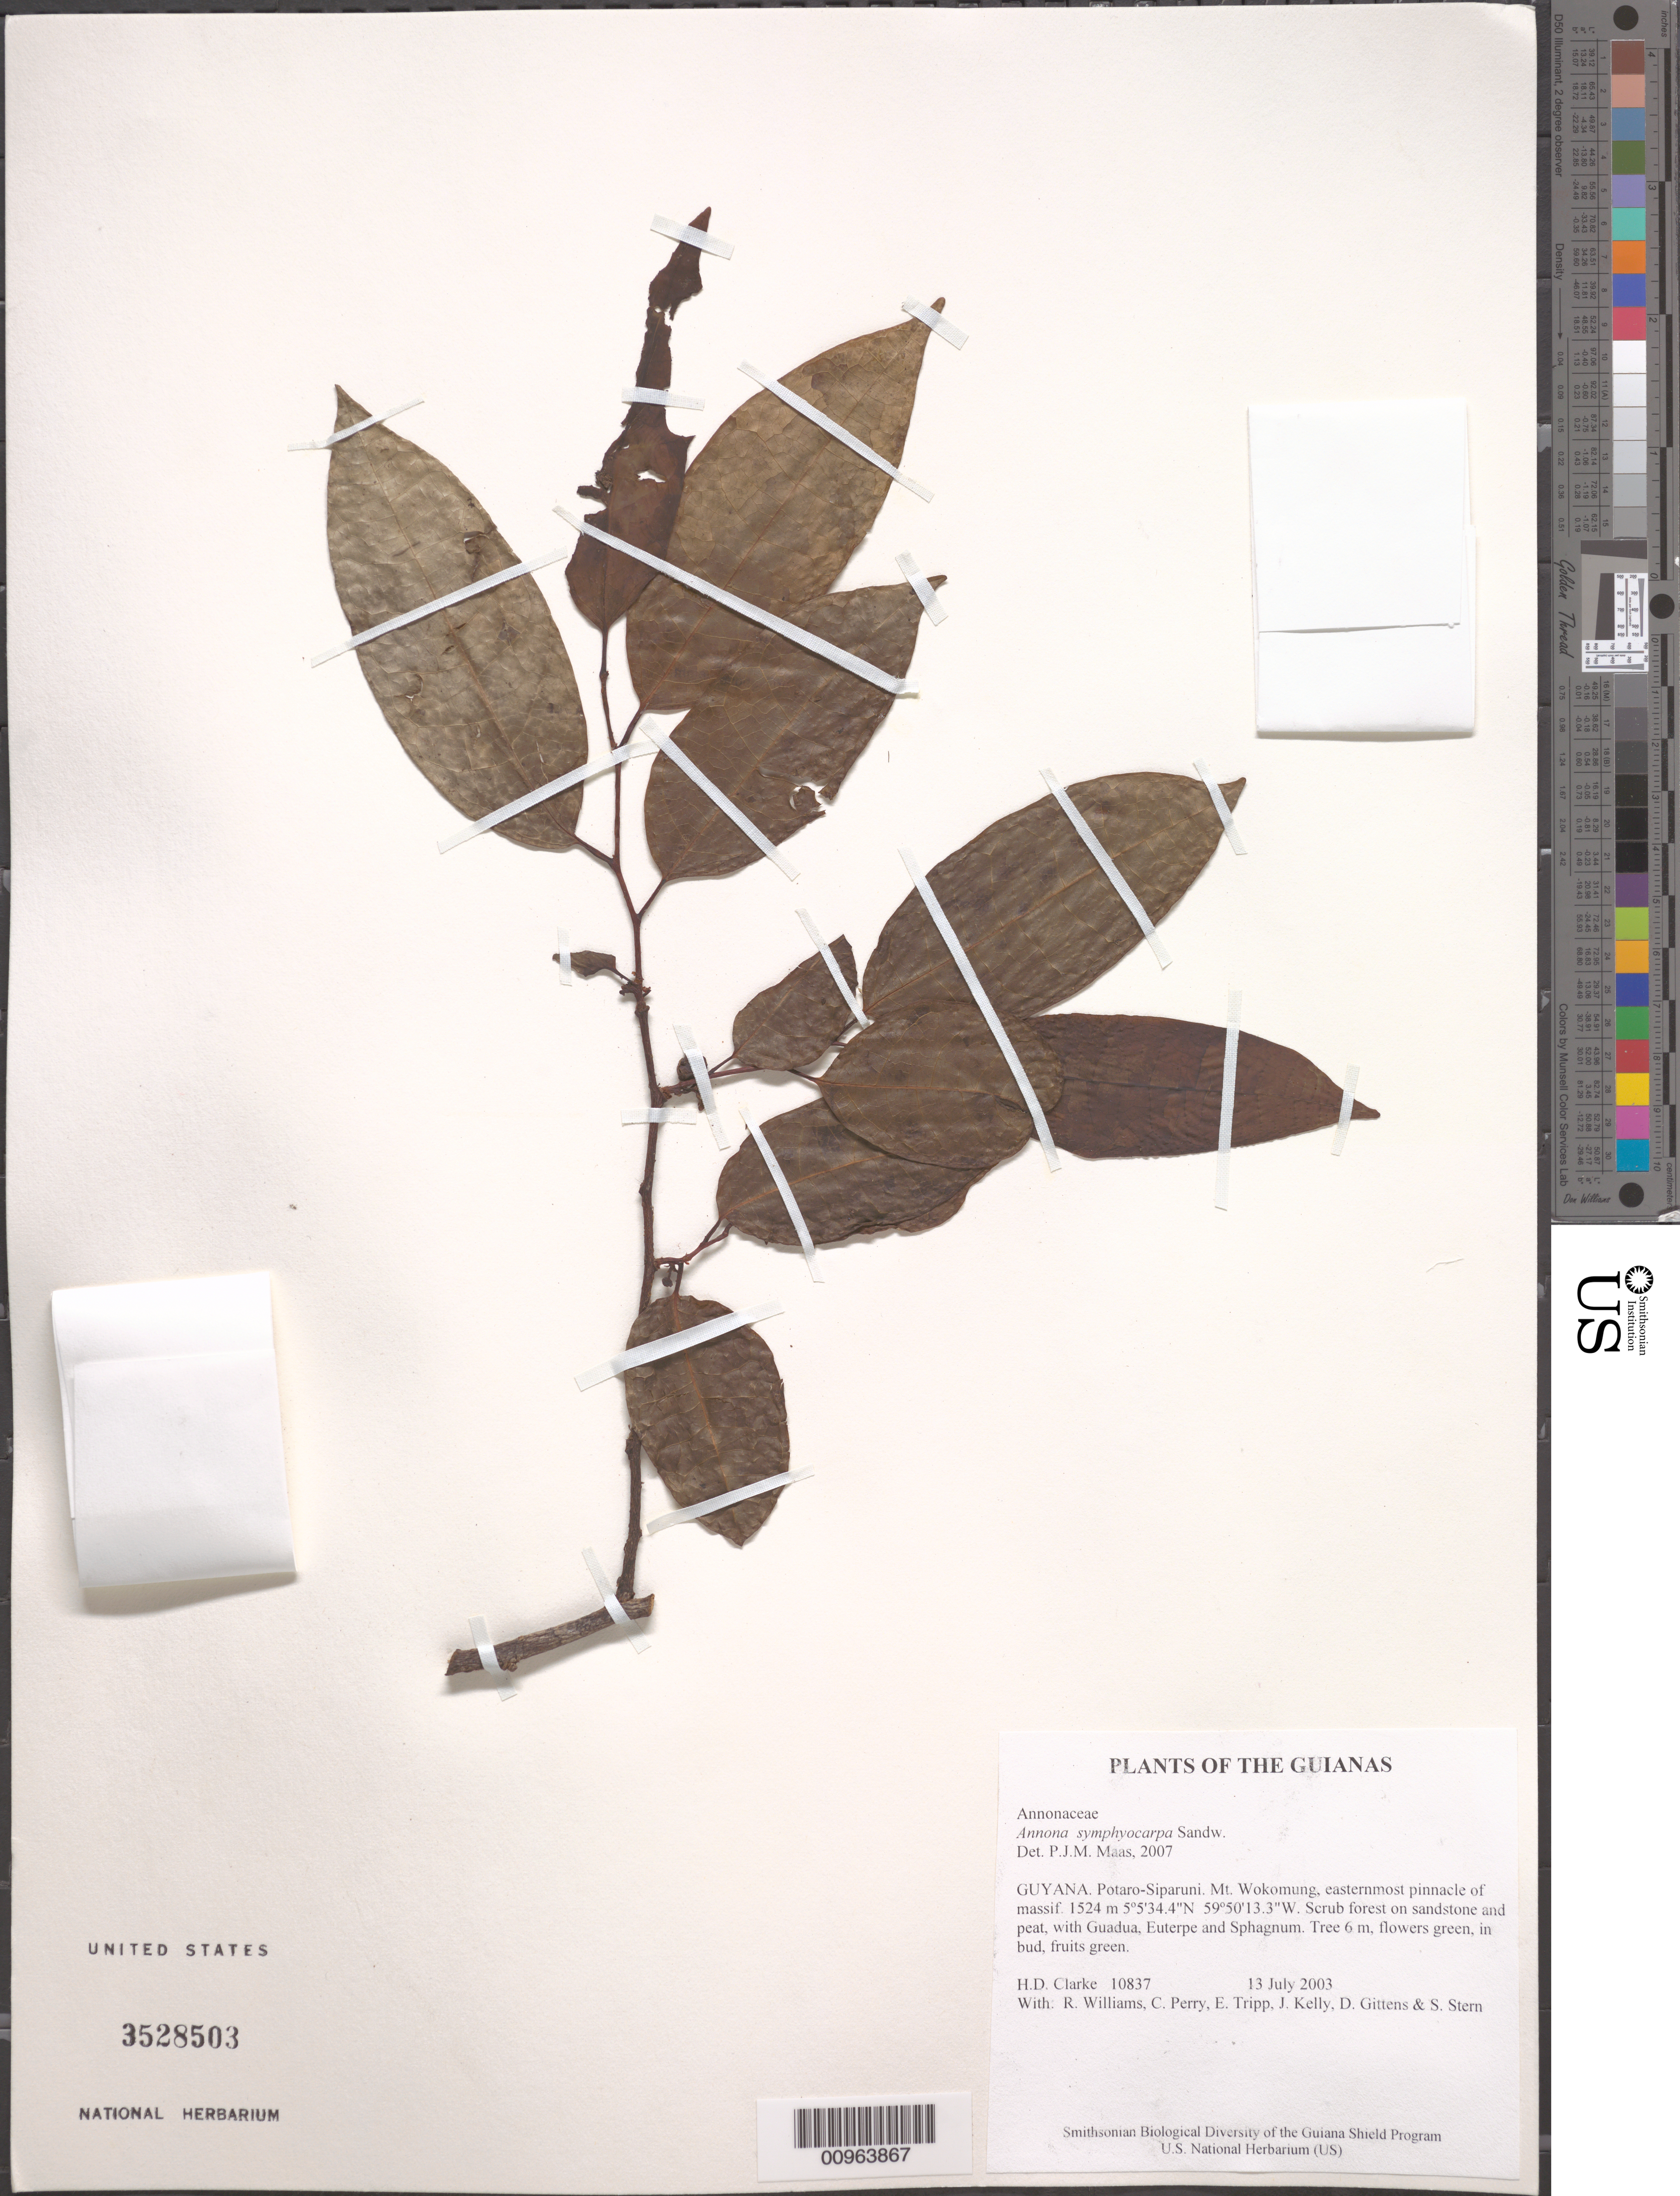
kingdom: Plantae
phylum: Tracheophyta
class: Magnoliopsida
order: Magnoliales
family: Annonaceae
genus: Annona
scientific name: Annona symphyocarpa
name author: Sandwith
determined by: Maas, Paul J. M.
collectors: H. D. Clarke, R. Williams, C. Perry, E. Tripp, J. Kelly, D. Gittens & S. R. Stern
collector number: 10837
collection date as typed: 13 July 2003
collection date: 2003-07-13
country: Guyana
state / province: Potaro-Siparuni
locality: Mt. Wokomung, easternmost pinnacle of massif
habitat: Scrub forest on sandstone and peat, with Guadua, Euterpe and Sphagnum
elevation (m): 1524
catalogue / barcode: US 3528503